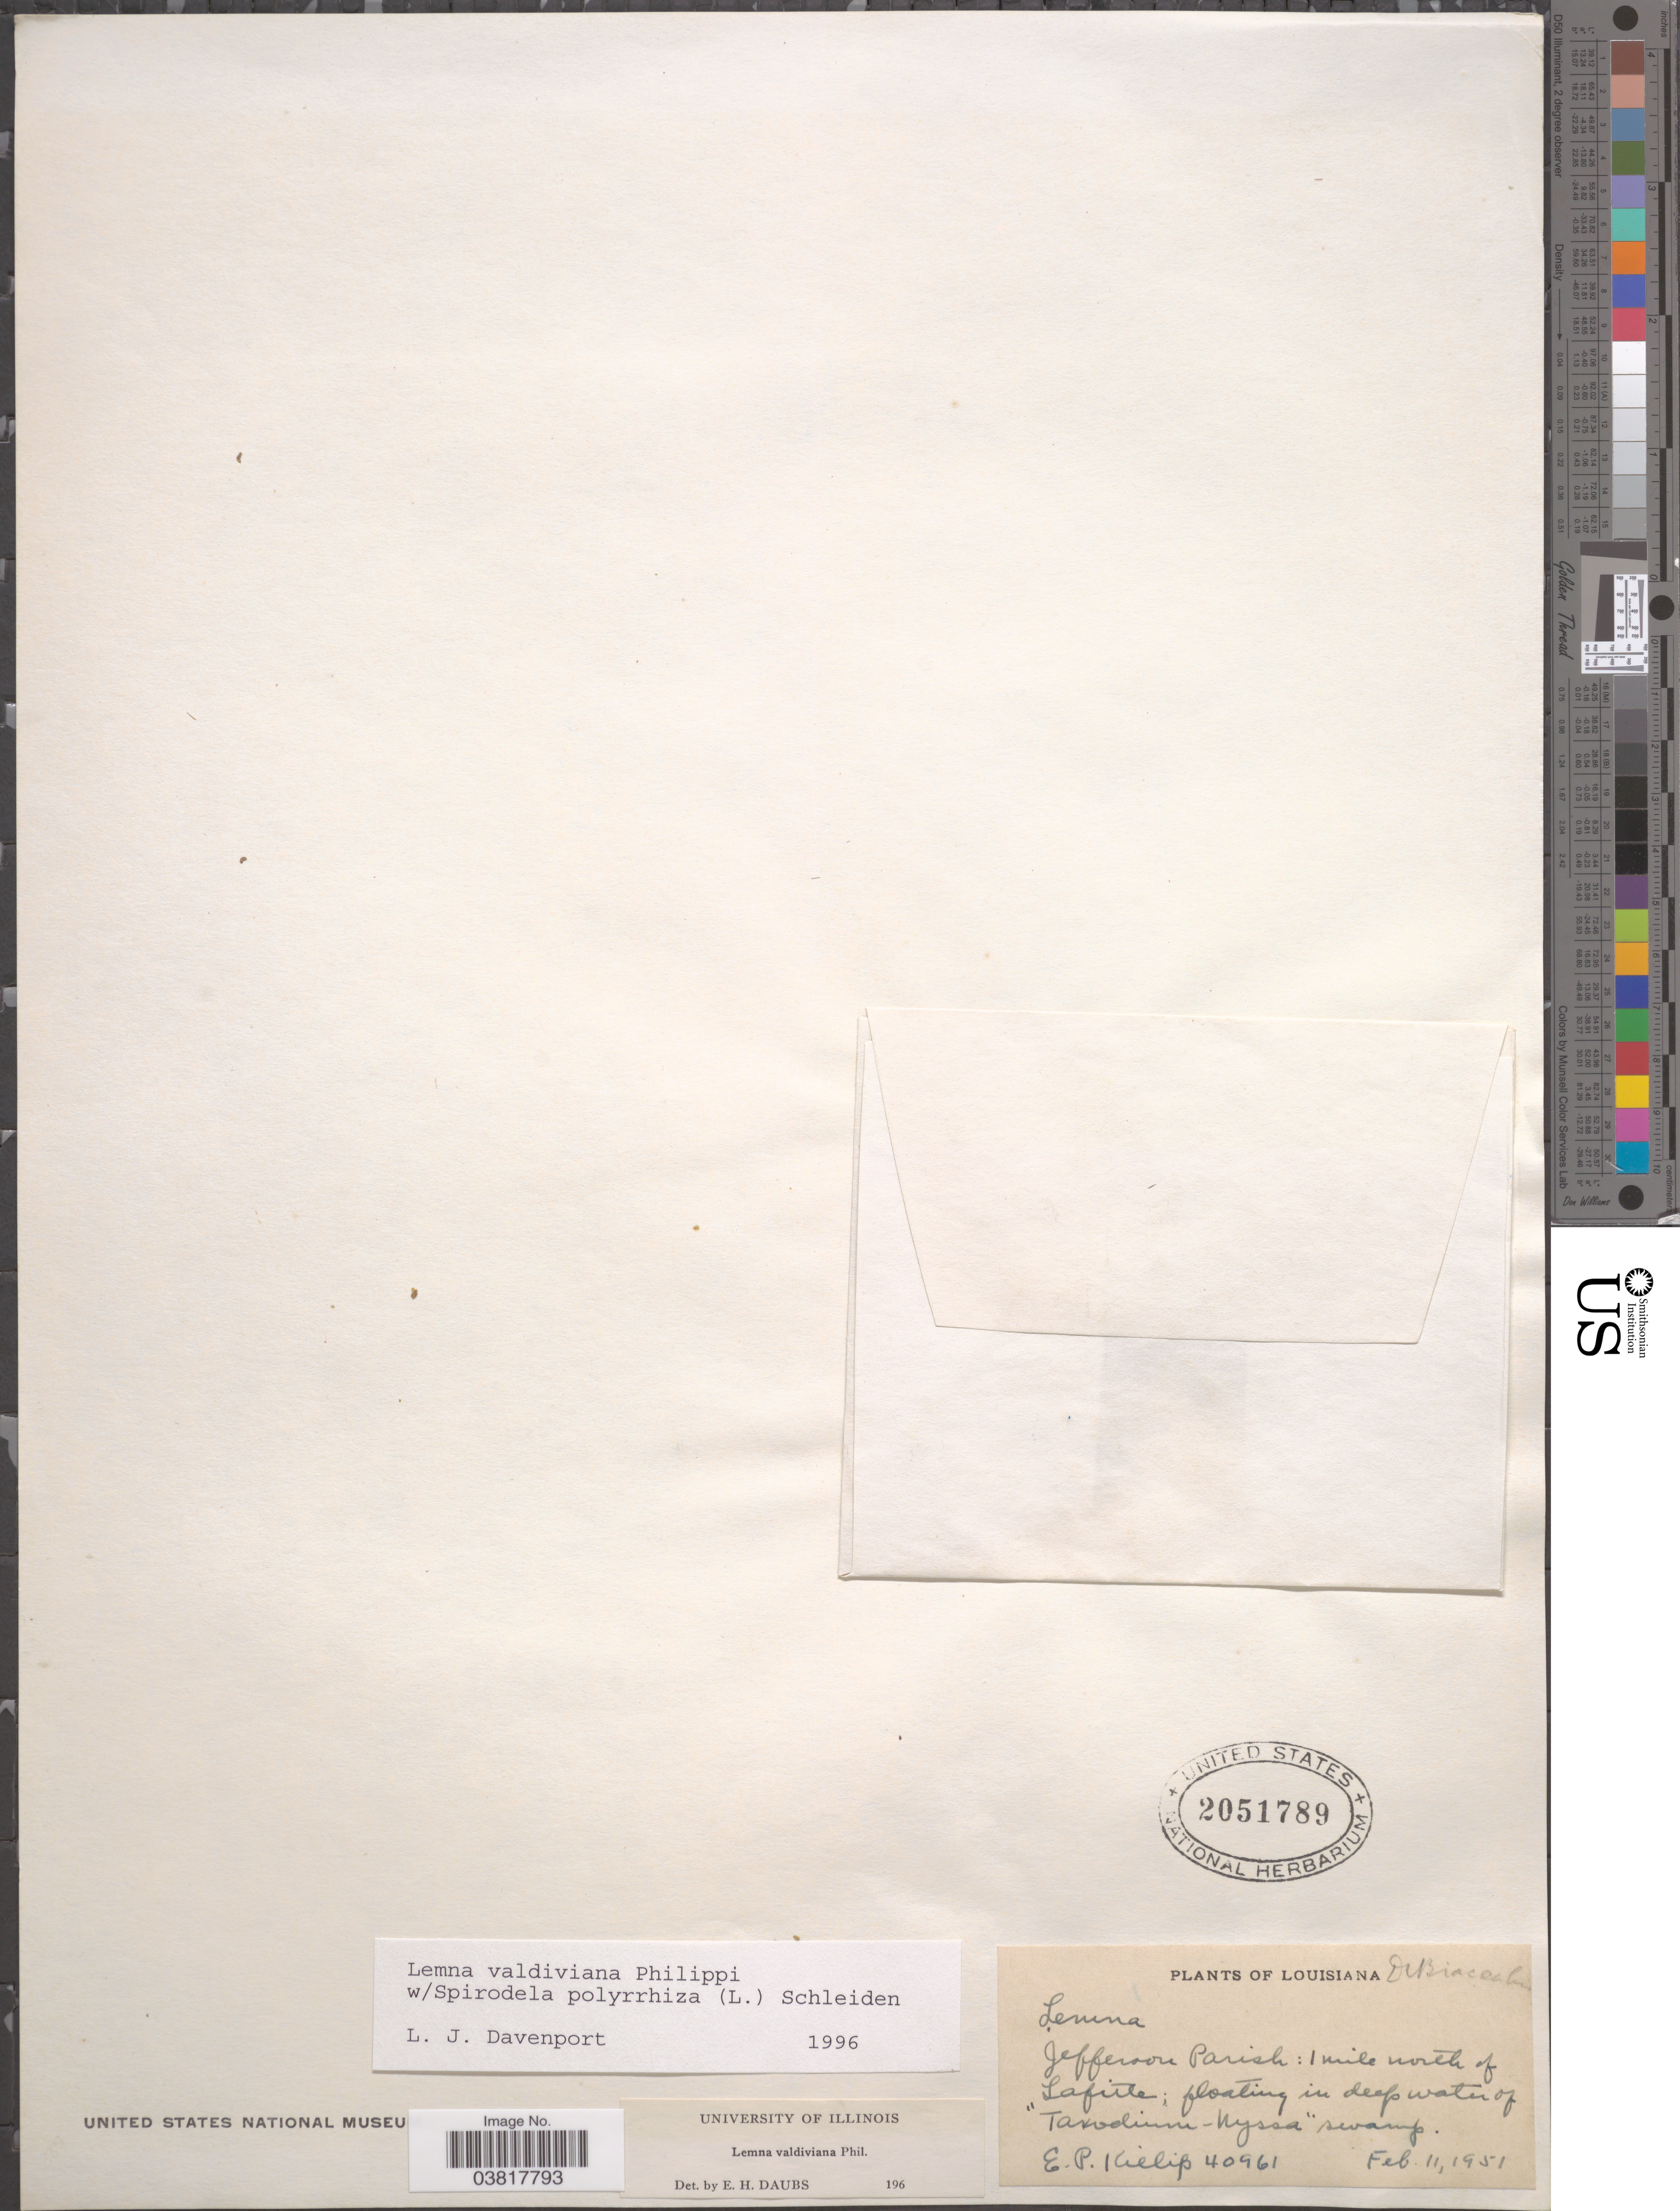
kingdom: Plantae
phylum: Tracheophyta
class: Liliopsida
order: Alismatales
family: Araceae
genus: Lemna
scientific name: Lemna valdiviana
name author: Phil.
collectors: E. P. Killip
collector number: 40961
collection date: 1951-02-11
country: United States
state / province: Louisiana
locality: Jefferson Parish: 1 mile north of Lafitte; in deep water of "Taxodium- Nyssa" swamp.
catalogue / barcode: US 2051789